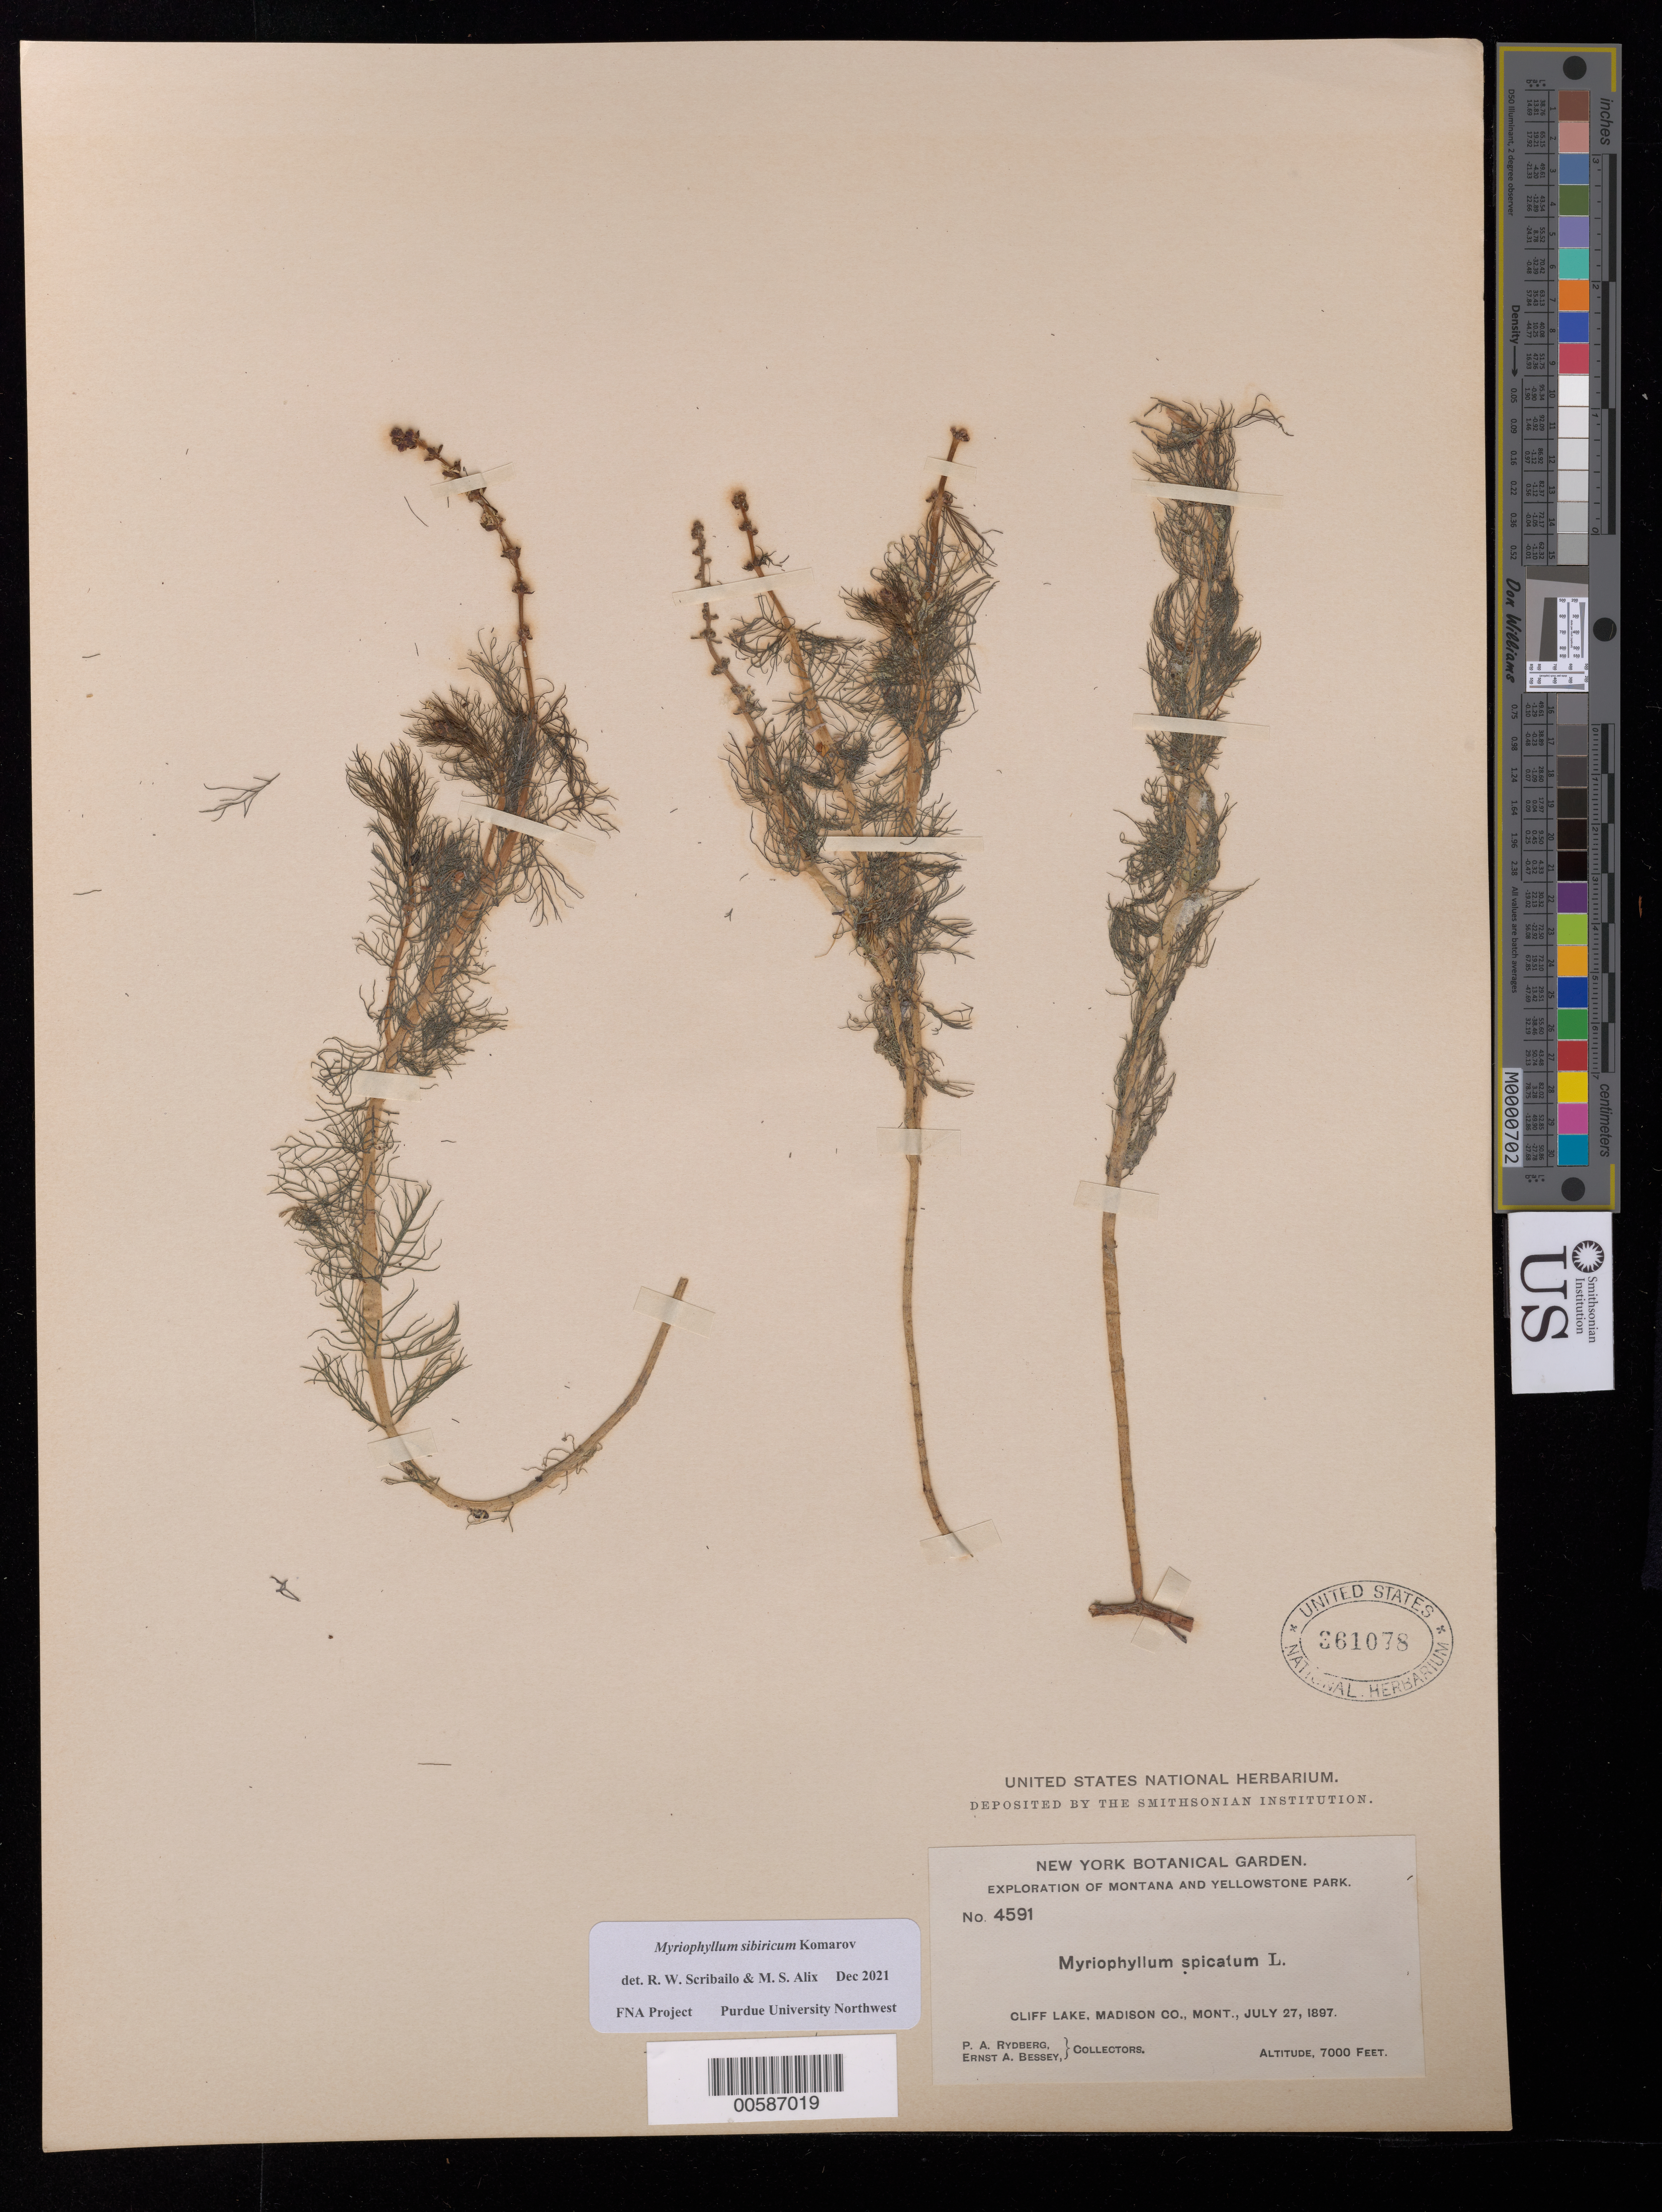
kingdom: Plantae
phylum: Tracheophyta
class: Magnoliopsida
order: Saxifragales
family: Haloragaceae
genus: Myriophyllum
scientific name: Myriophyllum sibiricum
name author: Kom.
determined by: Scribailo, R. W.; Alix, M. S.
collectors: P. A. Rydberg & E. Bessey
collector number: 4591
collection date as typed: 27 Jul 1897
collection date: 1897-07-27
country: United States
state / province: Montana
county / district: Madison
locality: Cliff Lake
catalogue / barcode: US 361078